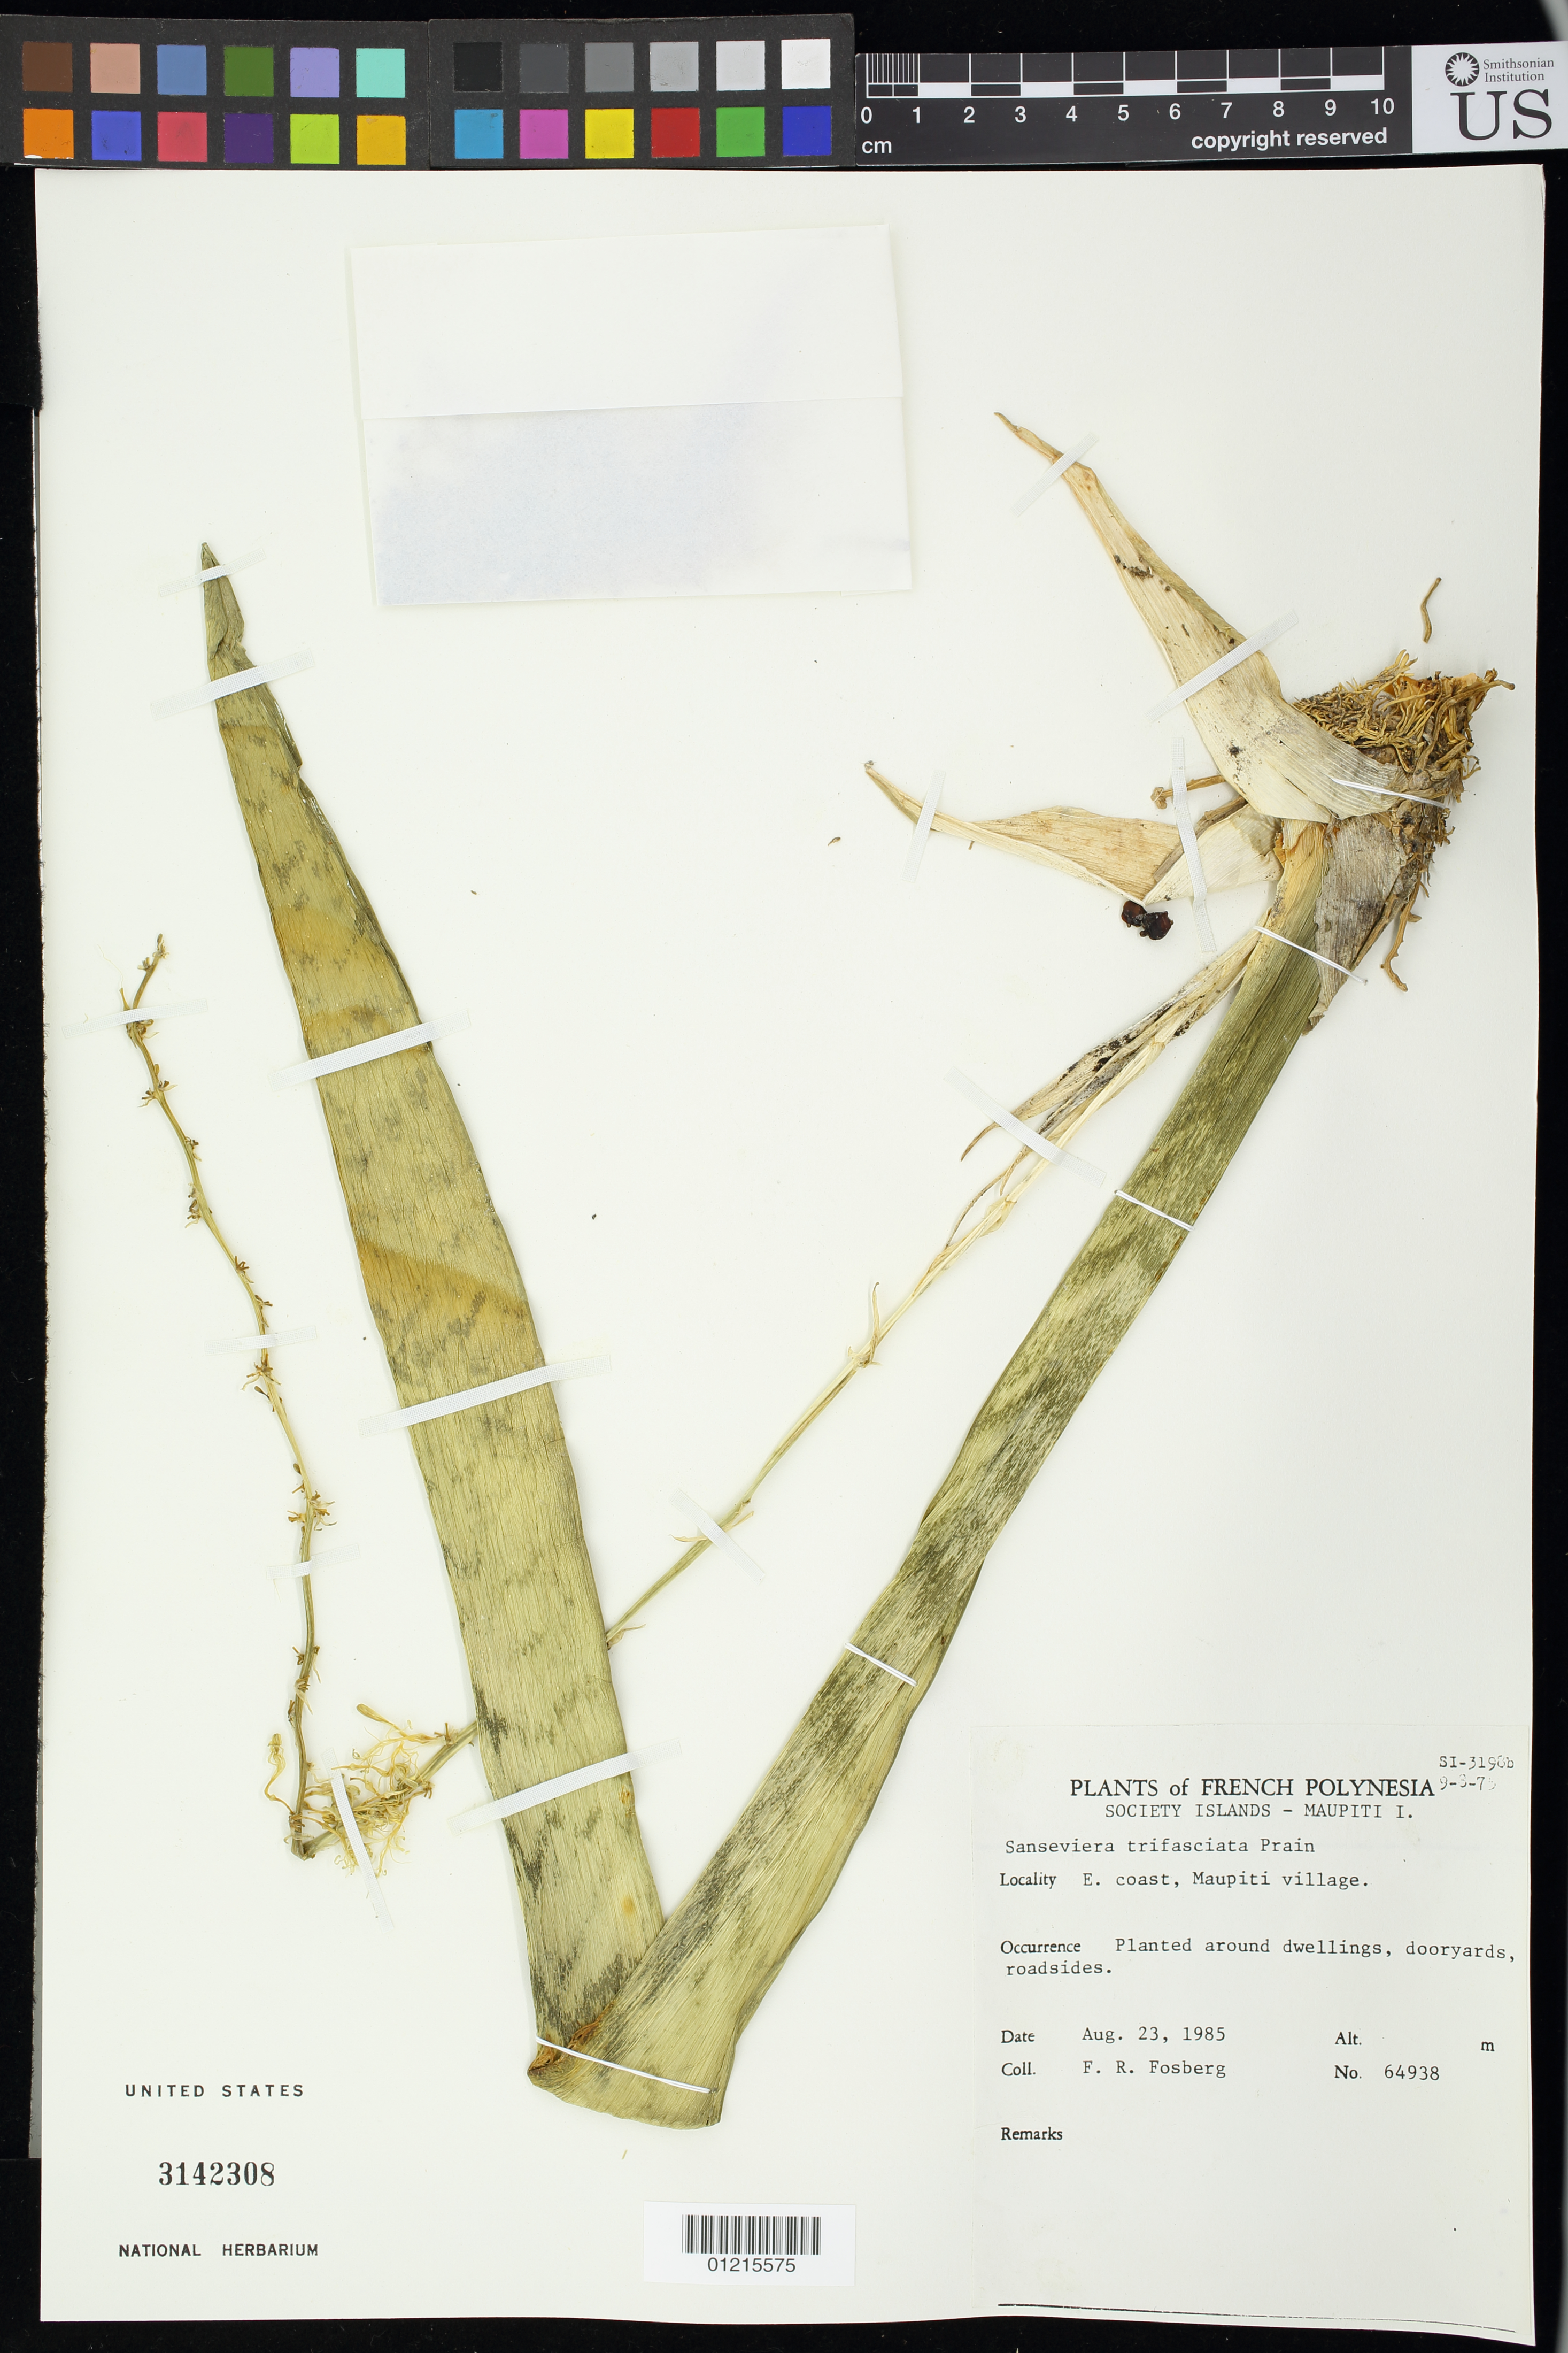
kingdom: Plantae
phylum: Tracheophyta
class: Liliopsida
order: Asparagales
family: Asparagaceae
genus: Dracaena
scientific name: Dracaena trifasciata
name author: (Prain) Mabb.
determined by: Wagner, W. L., (BOT), Smithsonian Institution - National Museum of Natural History (UNITED STATES)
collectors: F. R. Fosberg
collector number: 64938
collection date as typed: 23 Aug 1985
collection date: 1985-08-23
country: French Polynesia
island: Maupiti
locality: E. Coast, Maupiti Village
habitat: Planted around dwellings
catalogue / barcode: US 3142308